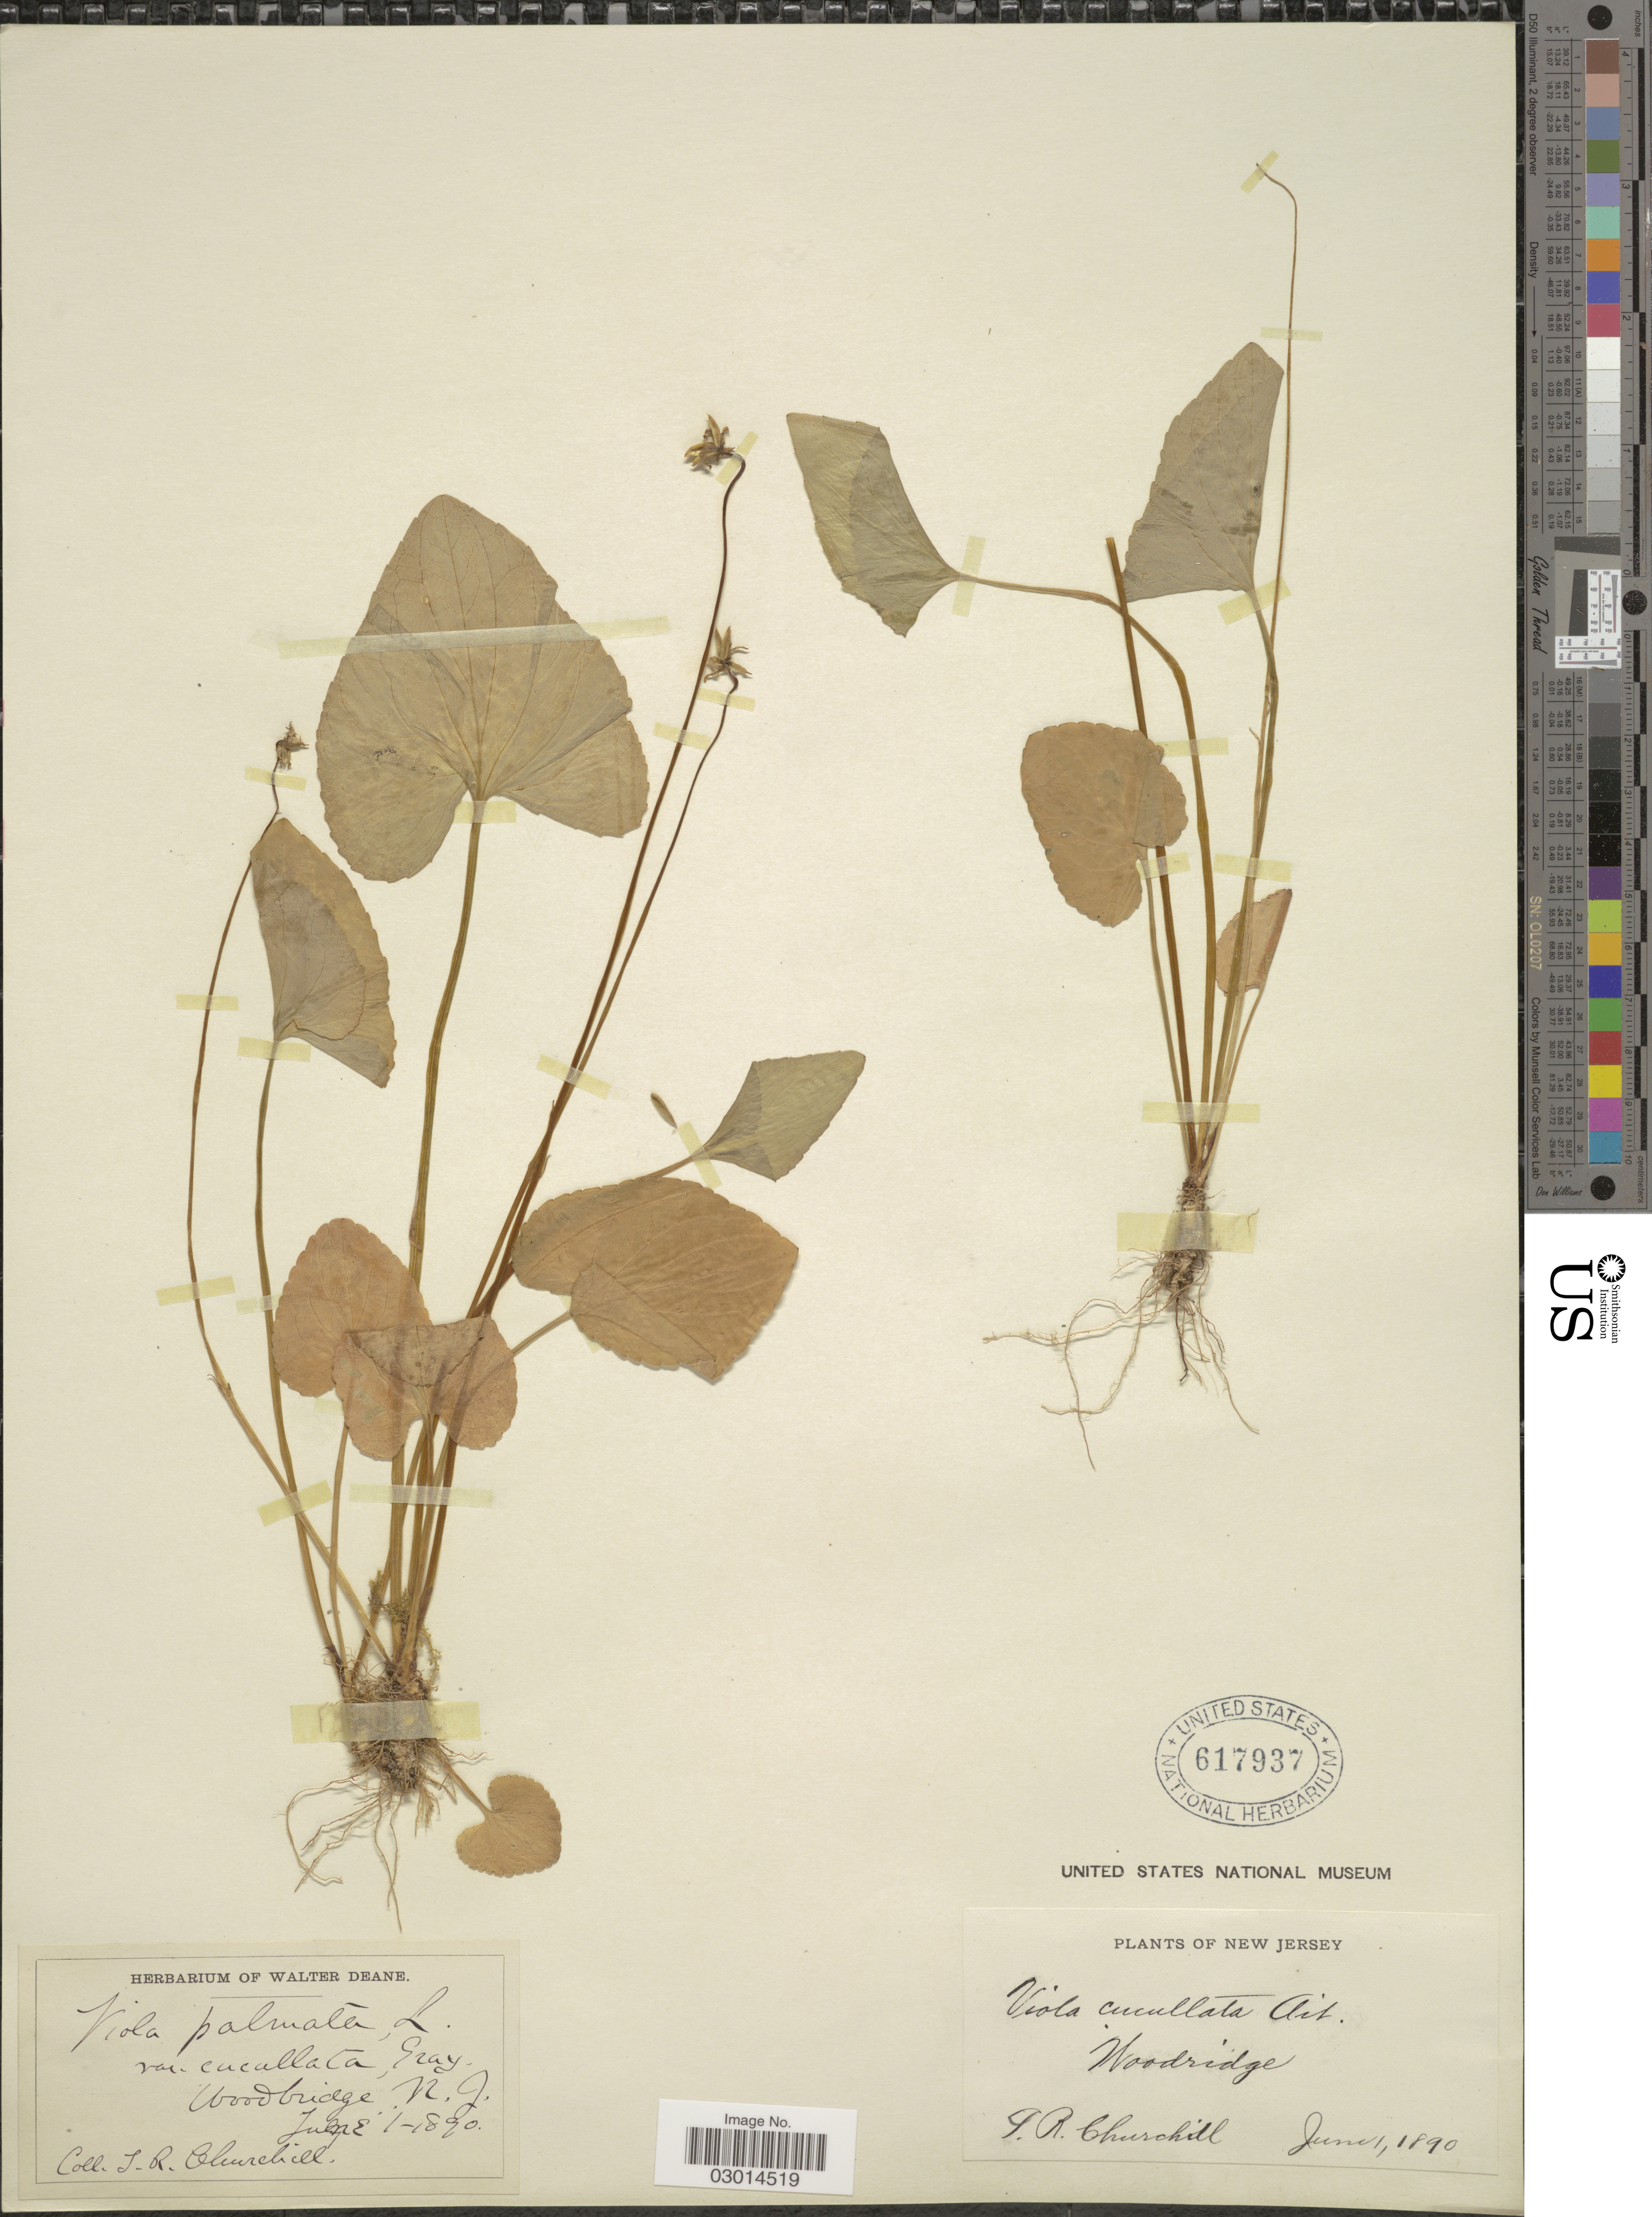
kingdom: Plantae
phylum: Tracheophyta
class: Magnoliopsida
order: Malpighiales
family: Violaceae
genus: Viola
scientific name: Viola cucullata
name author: Aiton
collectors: J. Churchill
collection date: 1890-06-01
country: United States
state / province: New Jersey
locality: Woodbridge.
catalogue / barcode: US 617937